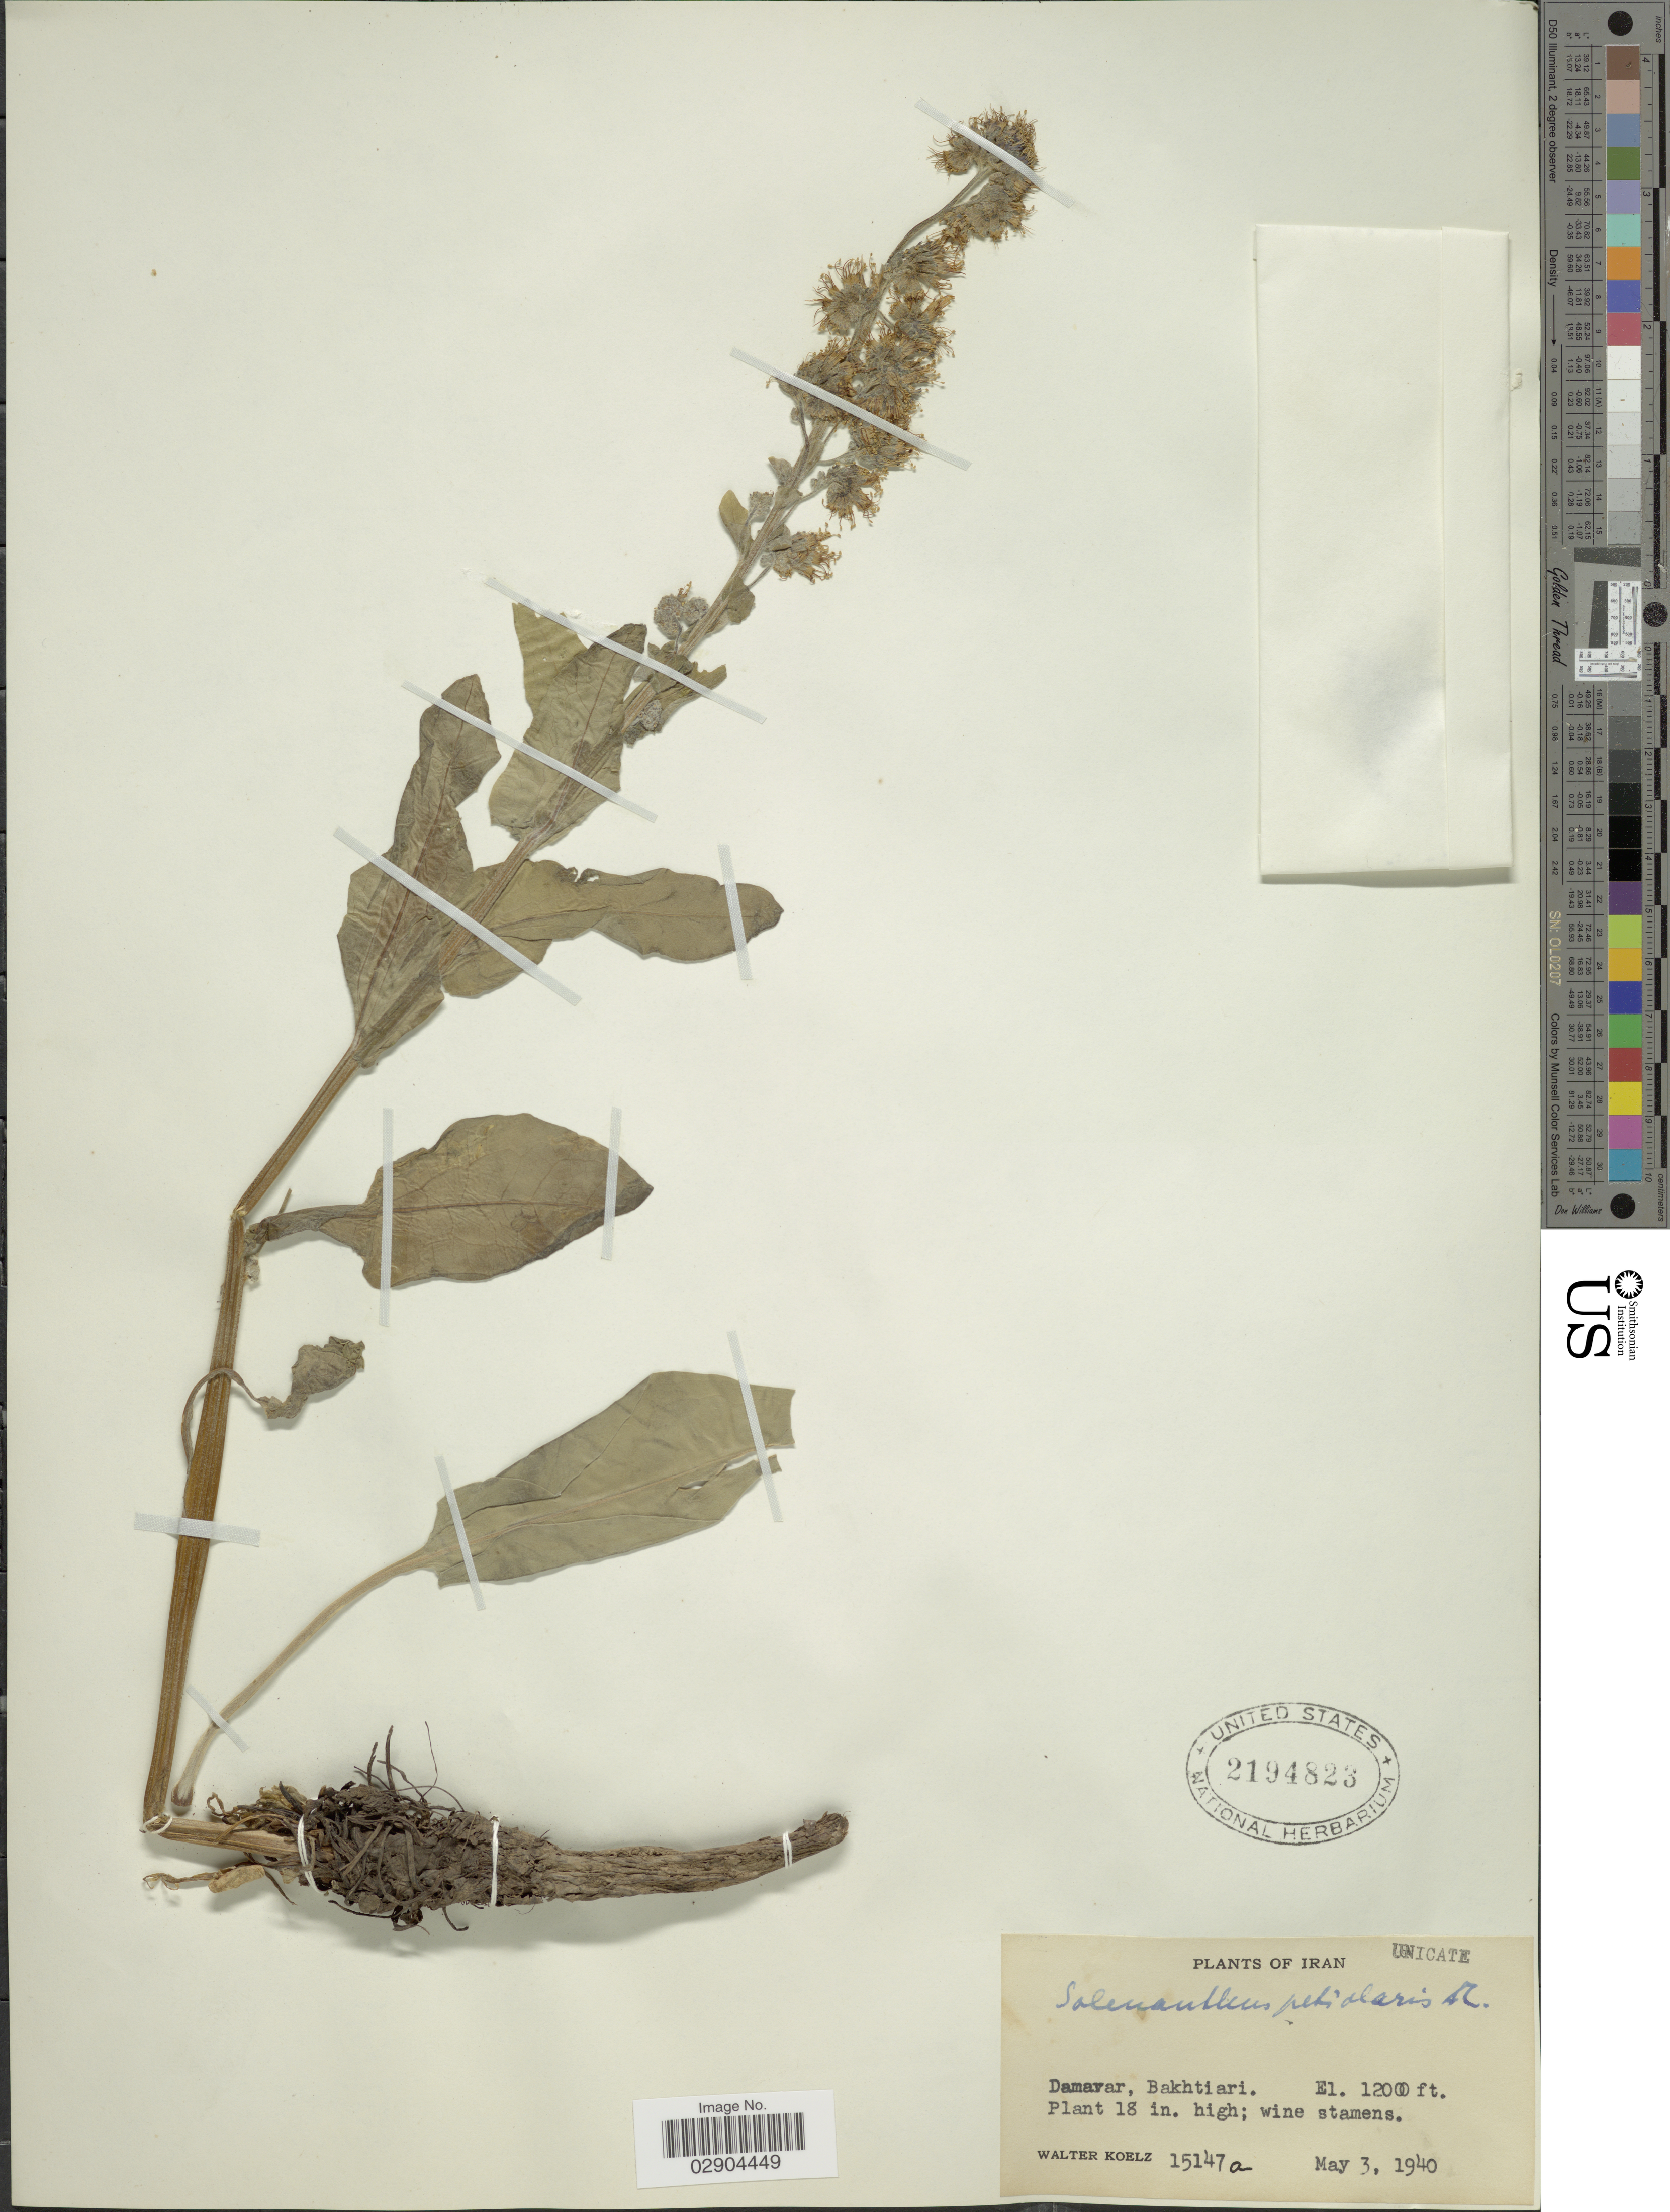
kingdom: Plantae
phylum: Tracheophyta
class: Magnoliopsida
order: Boraginales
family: Boraginaceae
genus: Solenanthus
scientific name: Solenanthus circinatus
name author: Ledeb.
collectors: W. N. Koelz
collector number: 15147a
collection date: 1940-05-03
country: Iran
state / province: Chahar Mahaal and Bakhtiari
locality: Damavar, Bakhtiari.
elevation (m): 3658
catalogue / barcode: US 2194823